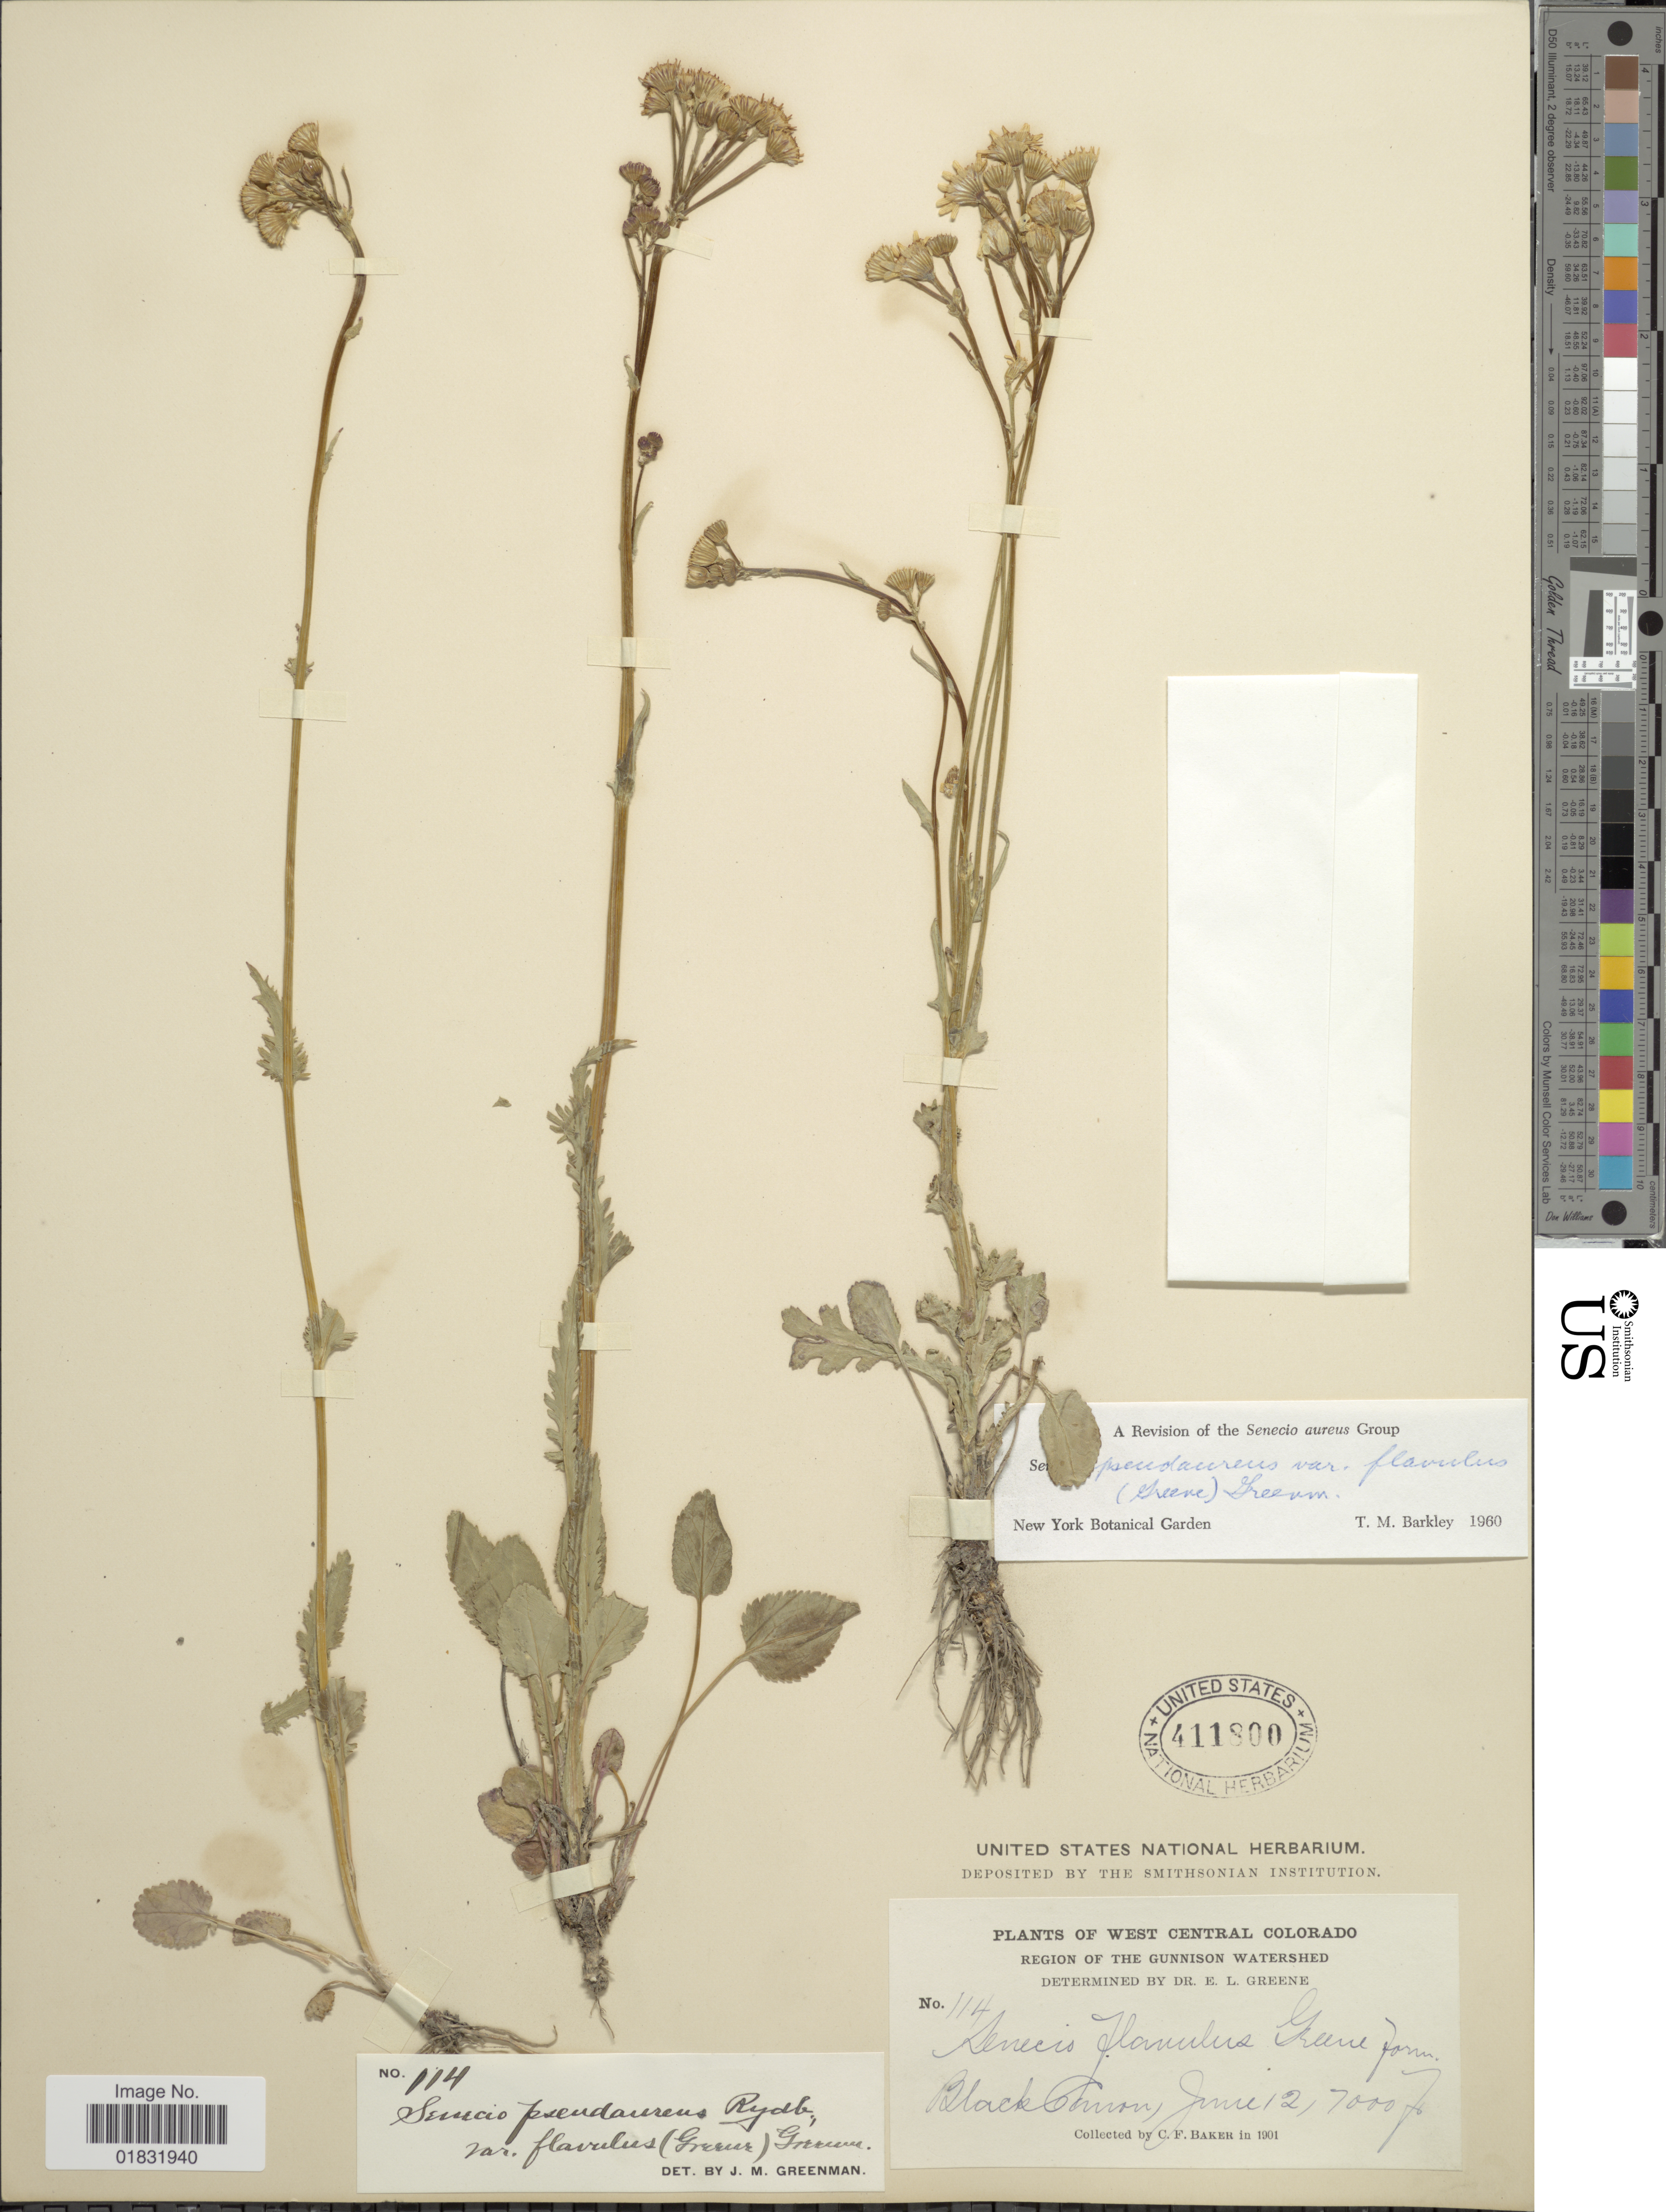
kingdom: Plantae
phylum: Tracheophyta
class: Magnoliopsida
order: Asterales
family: Asteraceae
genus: Packera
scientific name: Packera pseudaurea var. flavula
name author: (Greene) Trock & T.M. Barkley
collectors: C. F. Baker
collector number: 114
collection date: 1901-06-12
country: United States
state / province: Colorado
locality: West Central Colorado, Region of the Gunnison watershed, Black Common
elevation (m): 2134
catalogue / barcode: US 411800